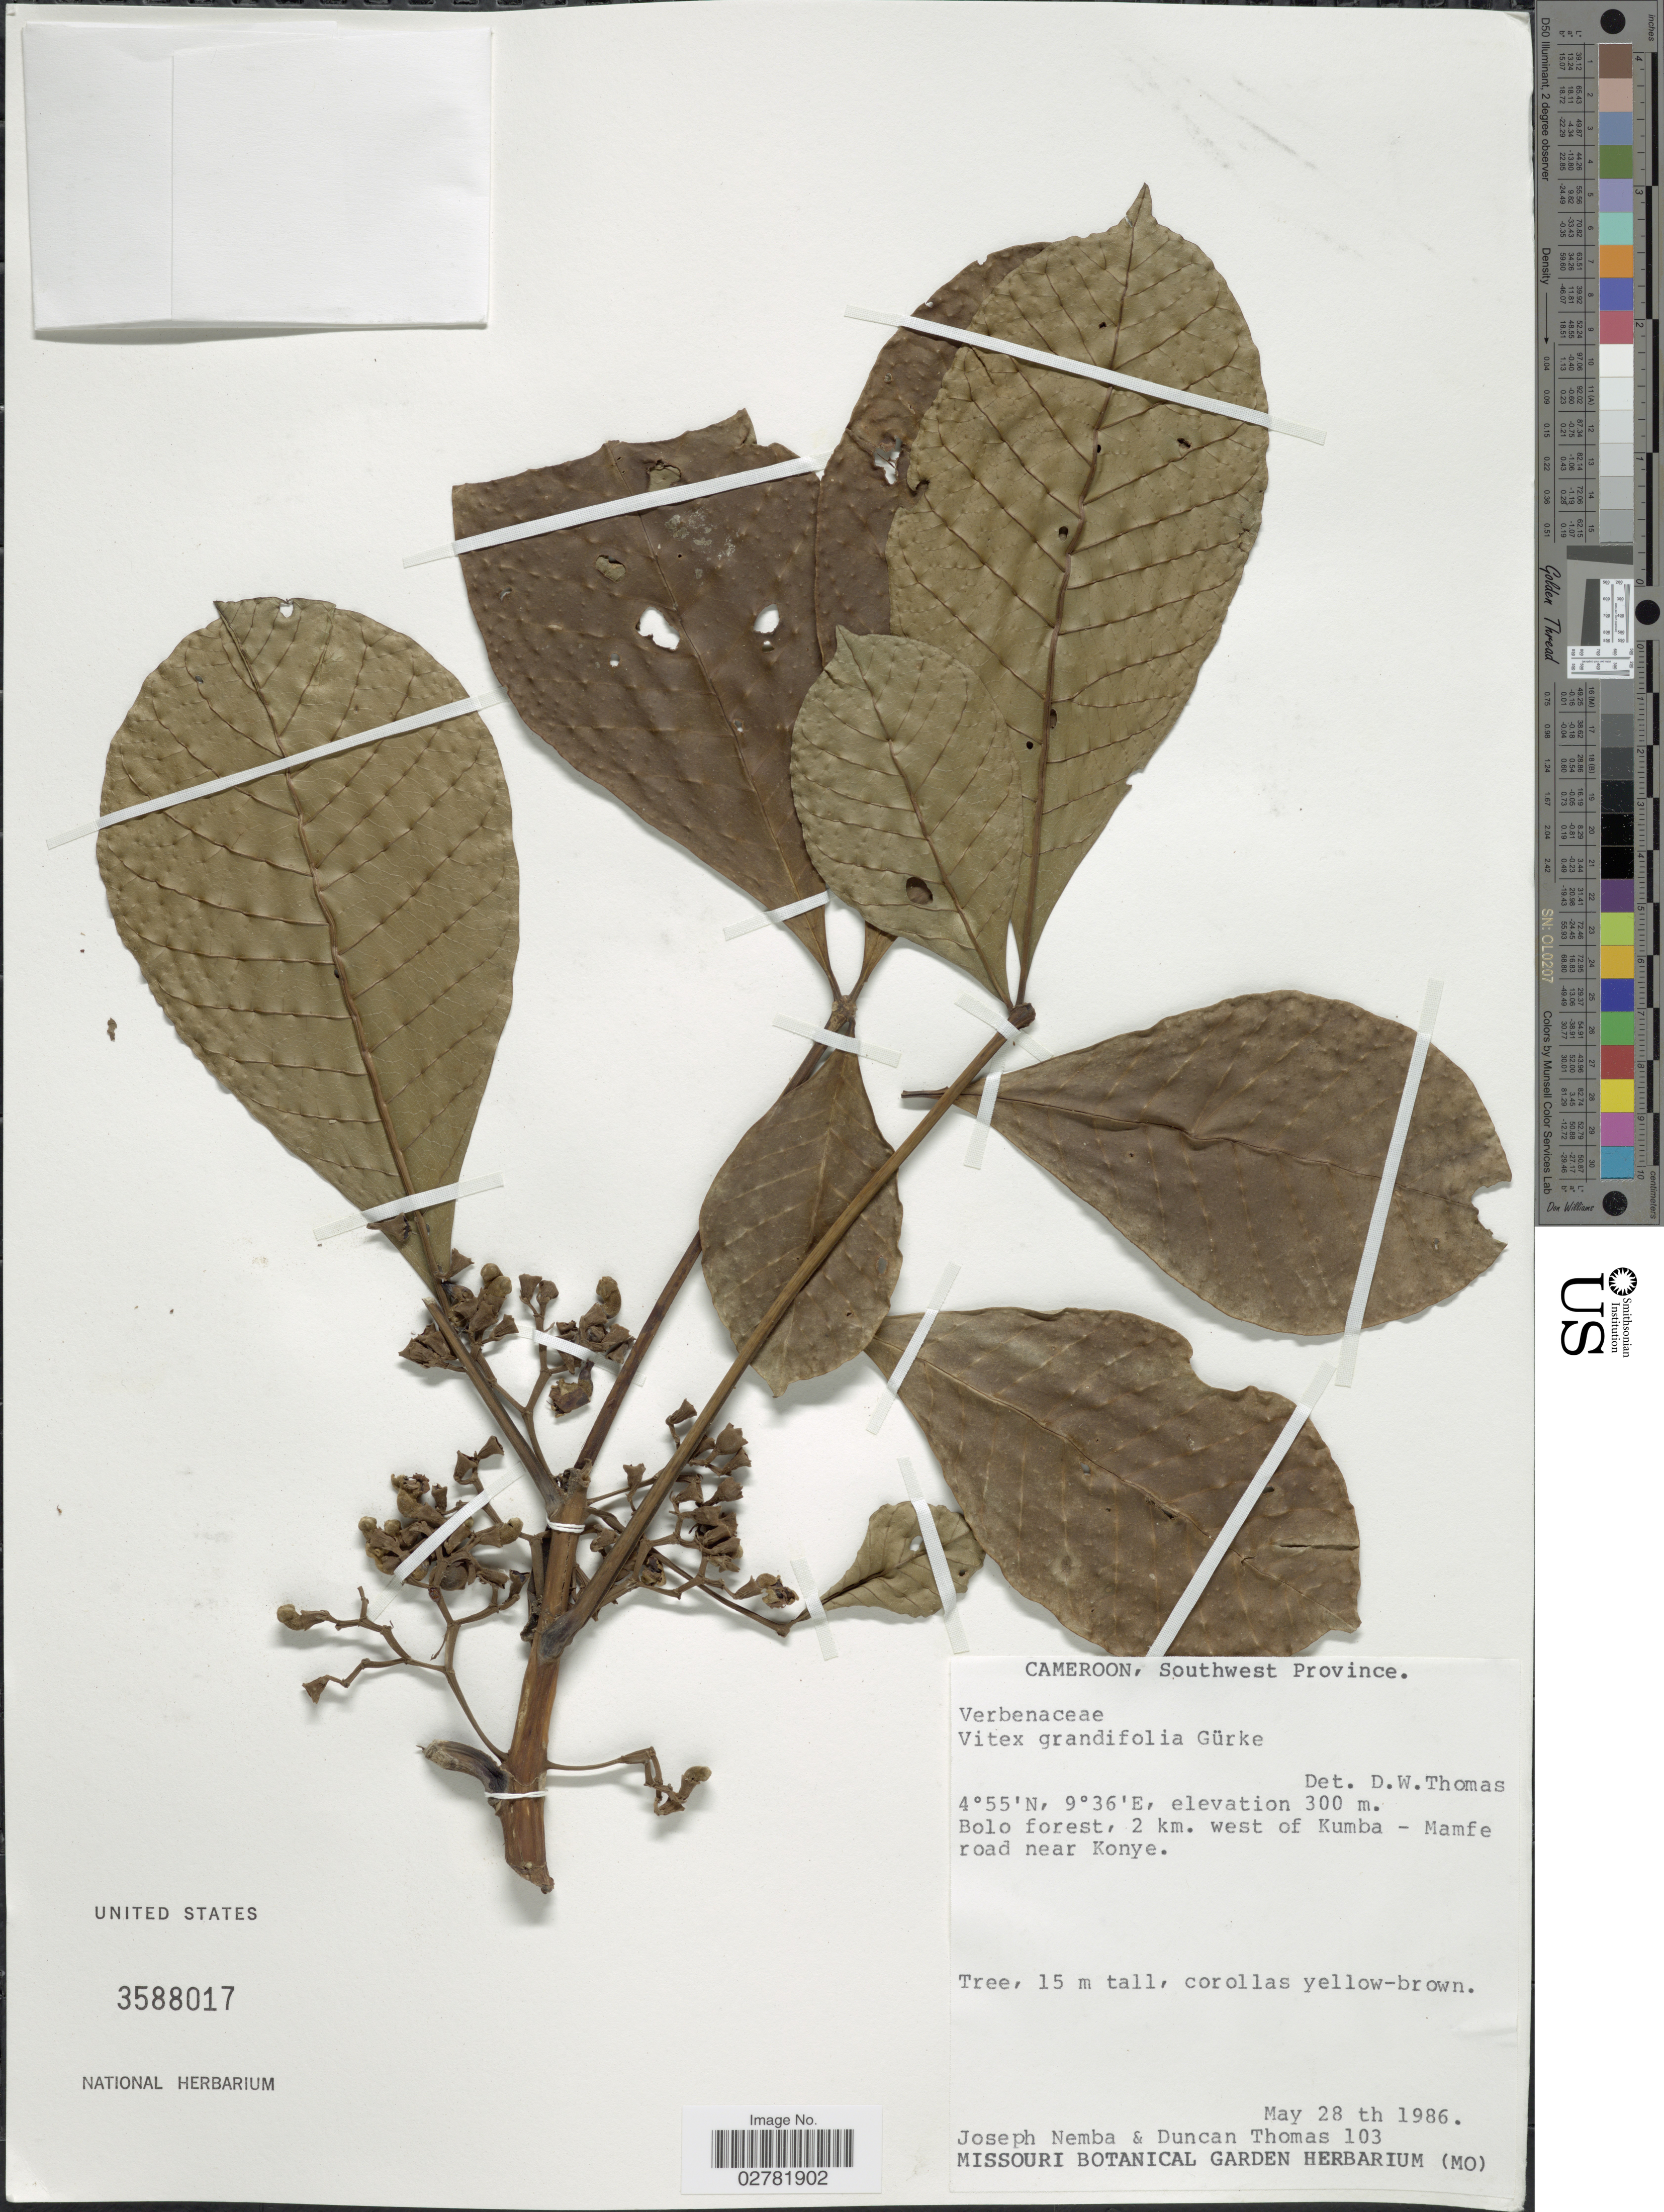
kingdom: Plantae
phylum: Tracheophyta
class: Magnoliopsida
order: Lamiales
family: Lamiaceae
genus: Vitex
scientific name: Vitex grandifolia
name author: Turcz.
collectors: J. Nemba & D. W. Thomas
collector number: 103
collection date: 1986-05-28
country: Cameroon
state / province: Sud-Ouest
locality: Southwest Province. Bolo forest, 2 km. west of Kumba-Mamfe road near Konye.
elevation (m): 300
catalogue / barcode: US 3588017